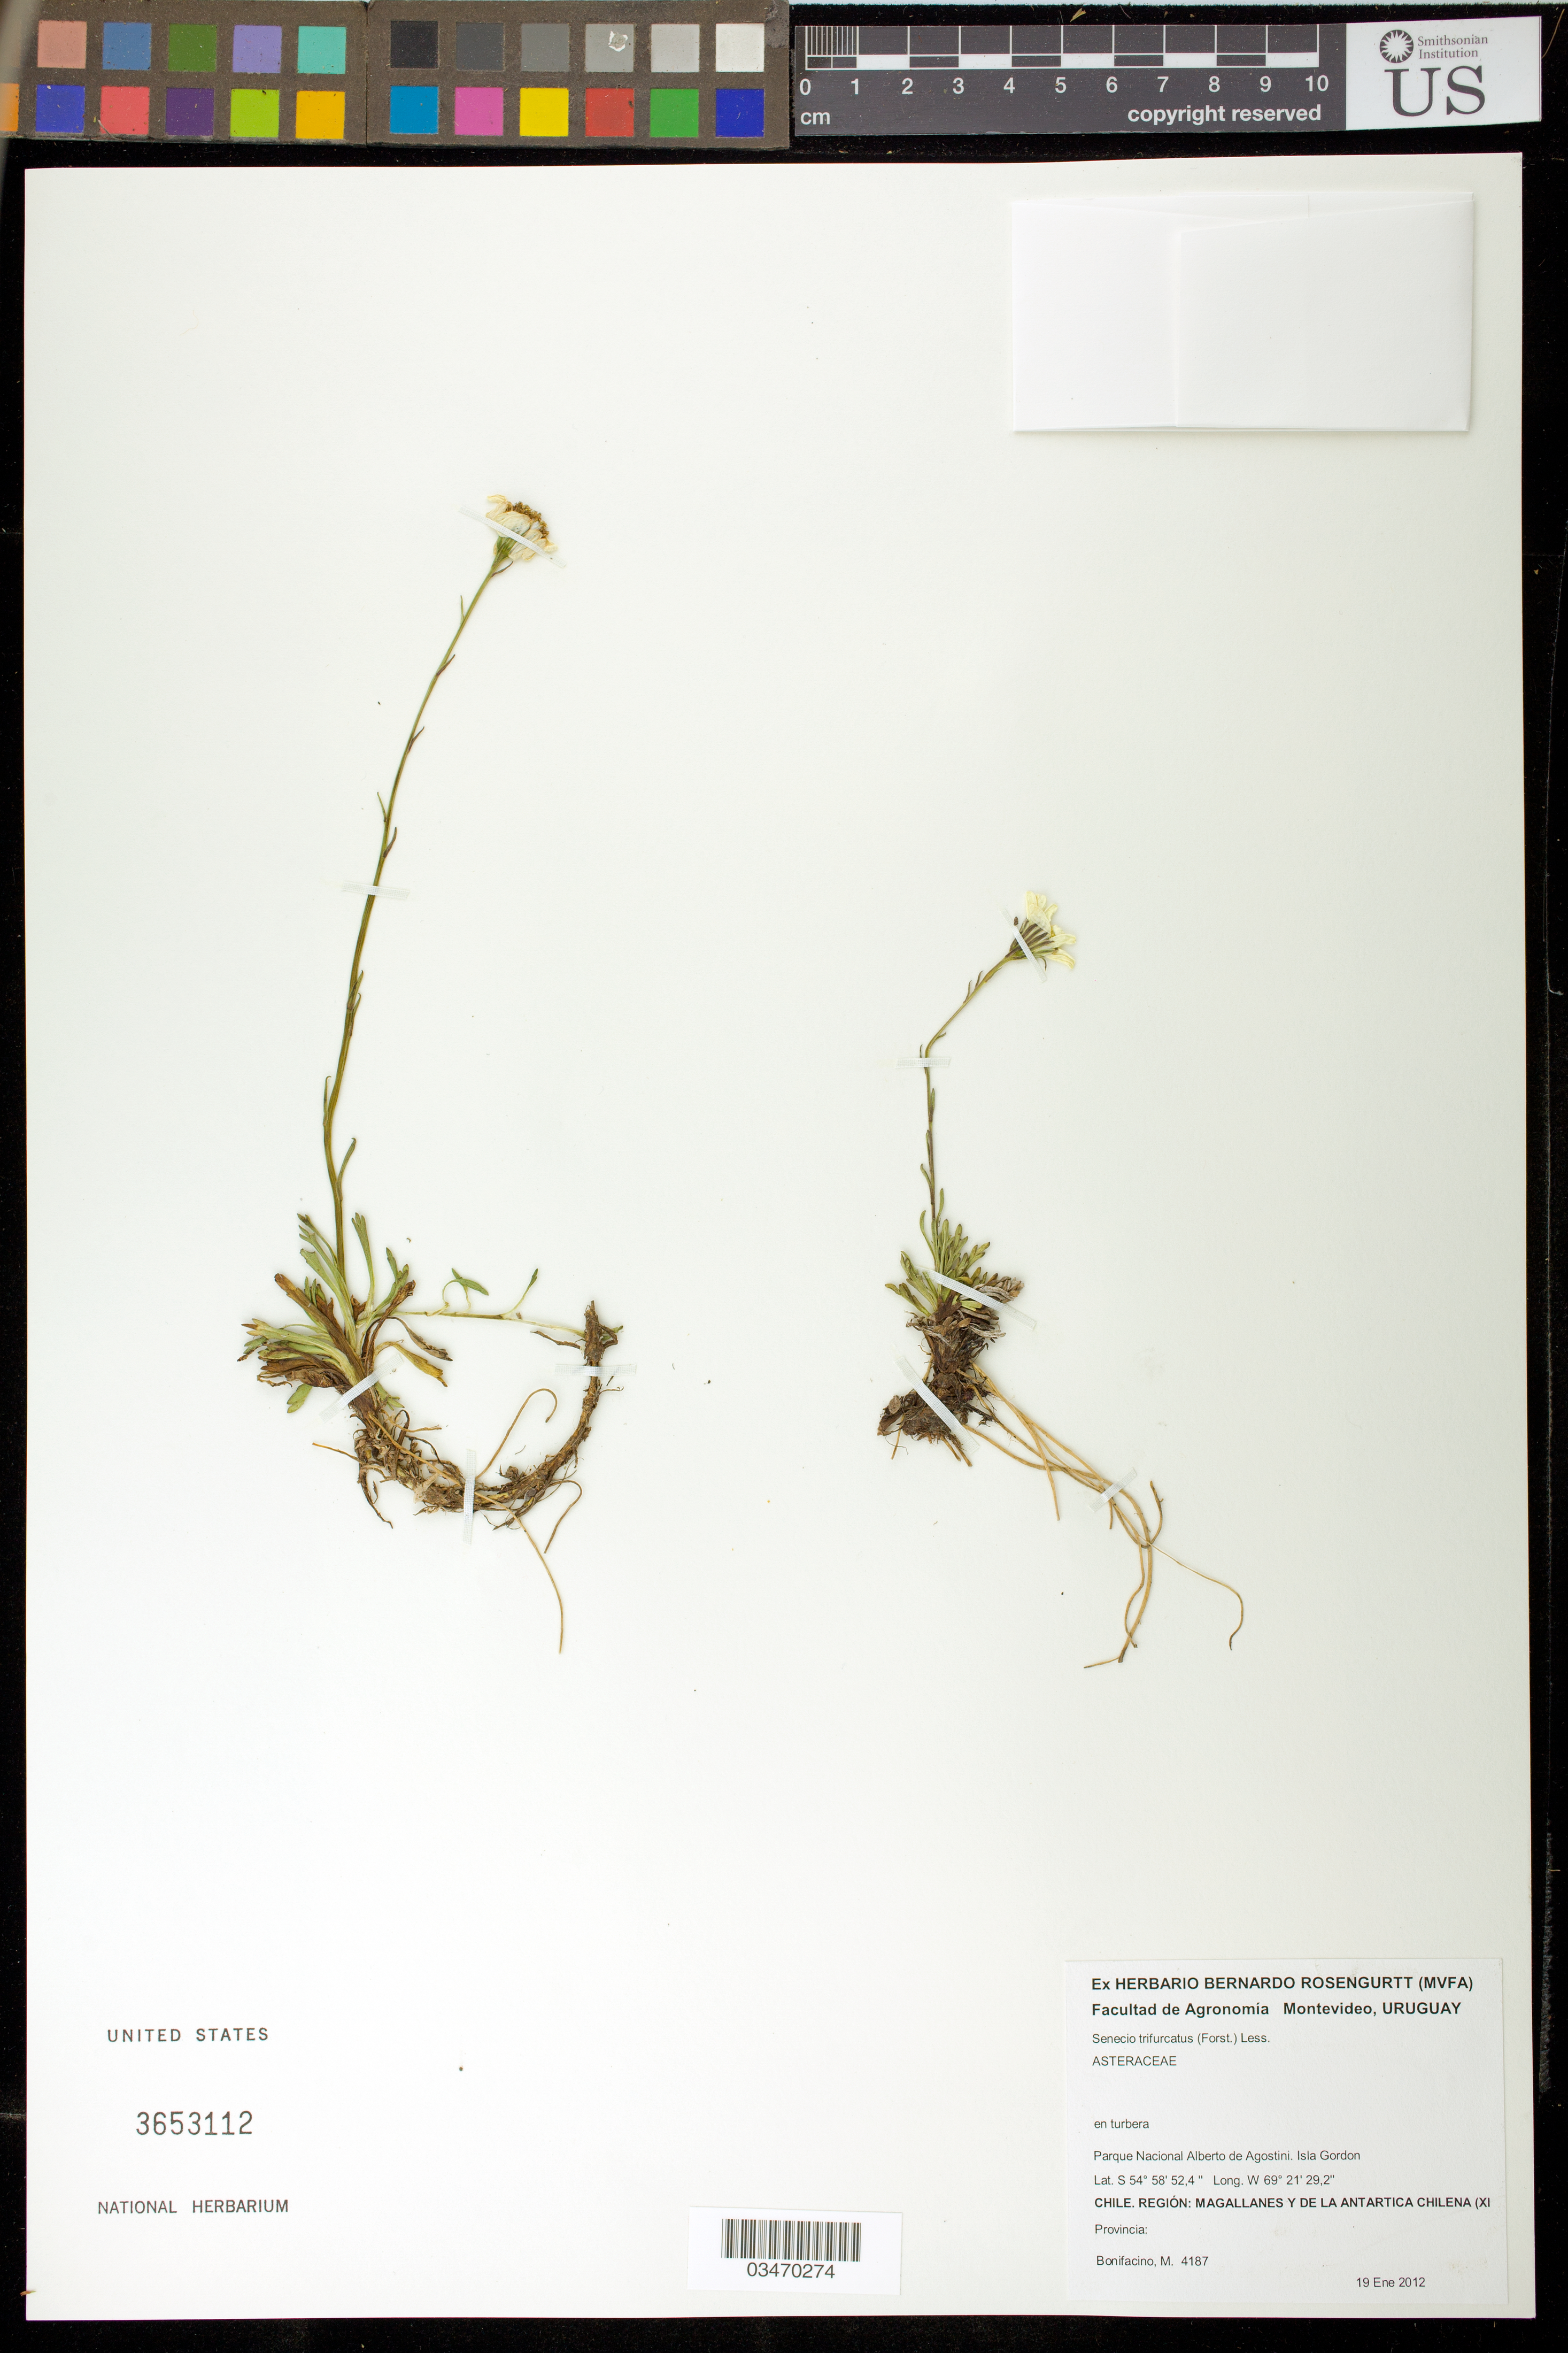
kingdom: Plantae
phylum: Tracheophyta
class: Magnoliopsida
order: Asterales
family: Asteraceae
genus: Senecio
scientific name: Senecio trifurcatus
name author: (G. Forst.) Less.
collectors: M. Bonifacino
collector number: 4187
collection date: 2012-01-19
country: Chile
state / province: Magallanes y de la Antártica Chilena (XII)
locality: Parque Nacional Alberto de Agostini. Isla Gordon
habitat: En turbera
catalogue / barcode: US 3653112